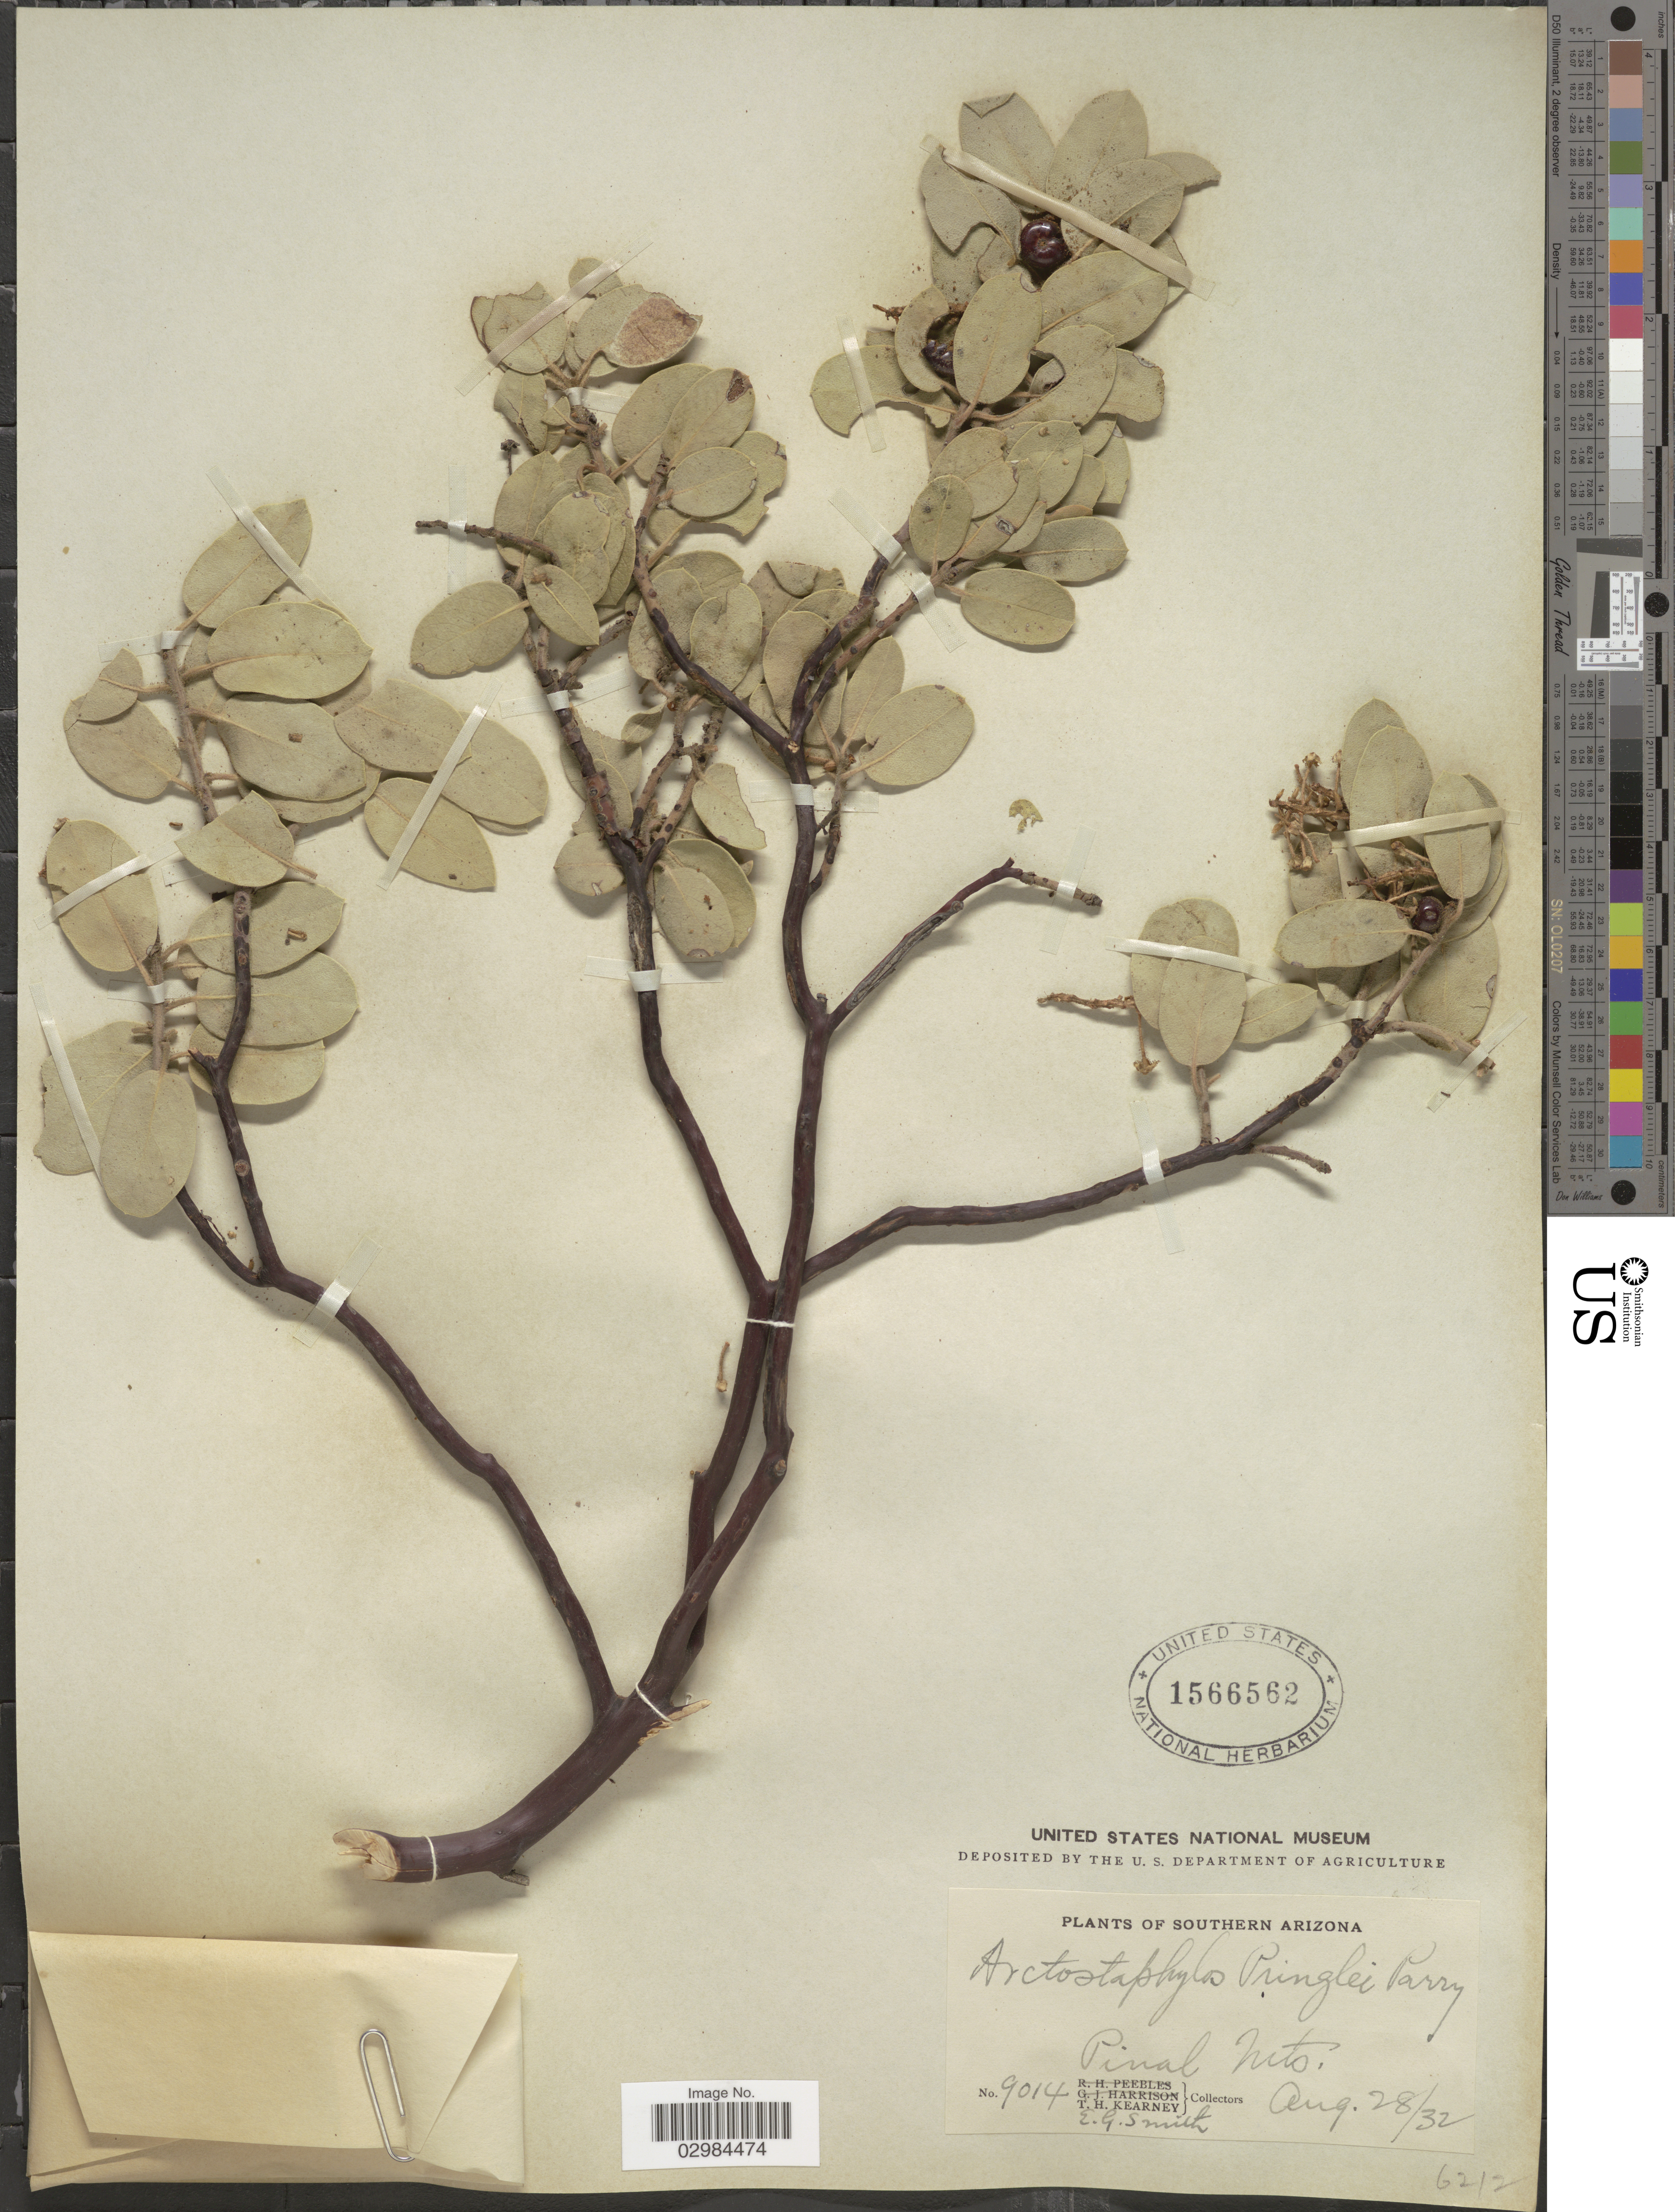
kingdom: Plantae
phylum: Tracheophyta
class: Magnoliopsida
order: Ericales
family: Ericaceae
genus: Arctostaphylos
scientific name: Arctostaphylos pringlei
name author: Parry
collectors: T. H. Kearney & E. G. Smith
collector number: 9014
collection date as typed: Transcribed d/m/y: 28/8/32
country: United States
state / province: Arizona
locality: Southern Arizona. Pinal Mts.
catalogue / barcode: US 1566562